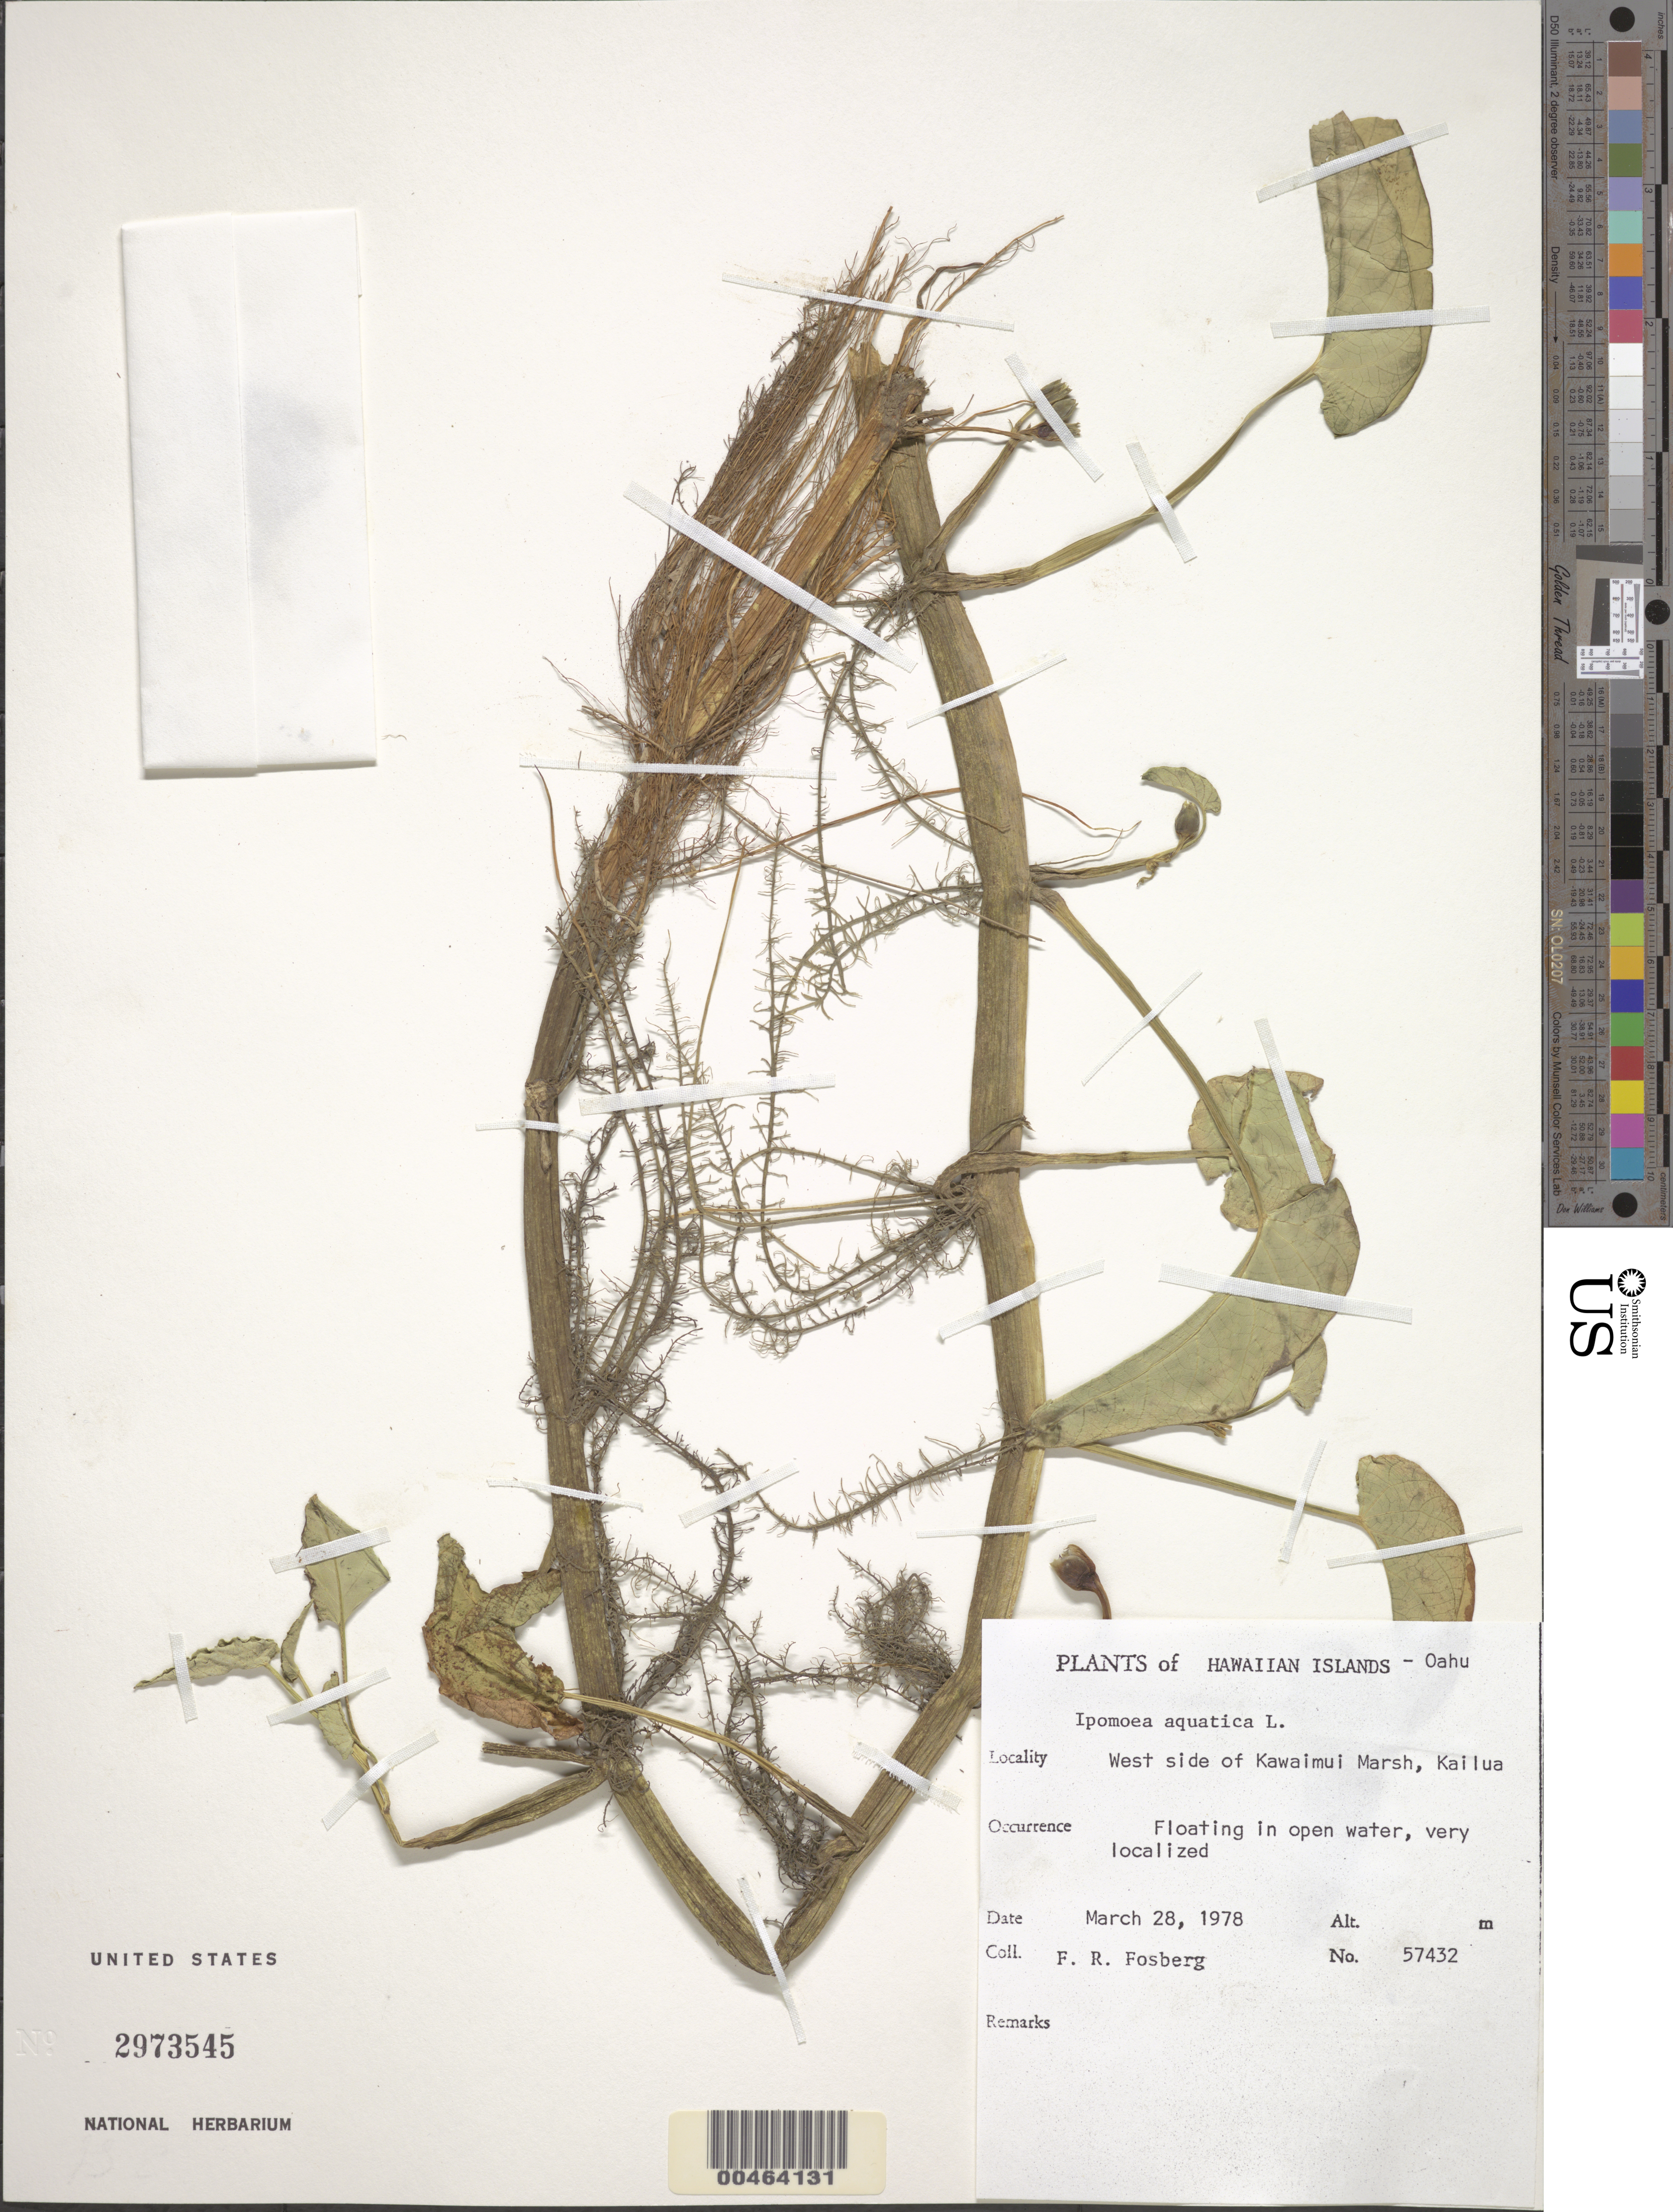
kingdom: Plantae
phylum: Tracheophyta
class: Magnoliopsida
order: Solanales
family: Convolvulaceae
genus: Ipomoea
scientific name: Ipomoea aquatica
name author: Forssk.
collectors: F. R. Fosberg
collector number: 57432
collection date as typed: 28 Mar 1978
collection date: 1978-03-28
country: United States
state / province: Hawaii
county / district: Honolulu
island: Oahu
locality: West side of Kawaimui Marsh, Kailua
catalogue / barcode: US 2973545